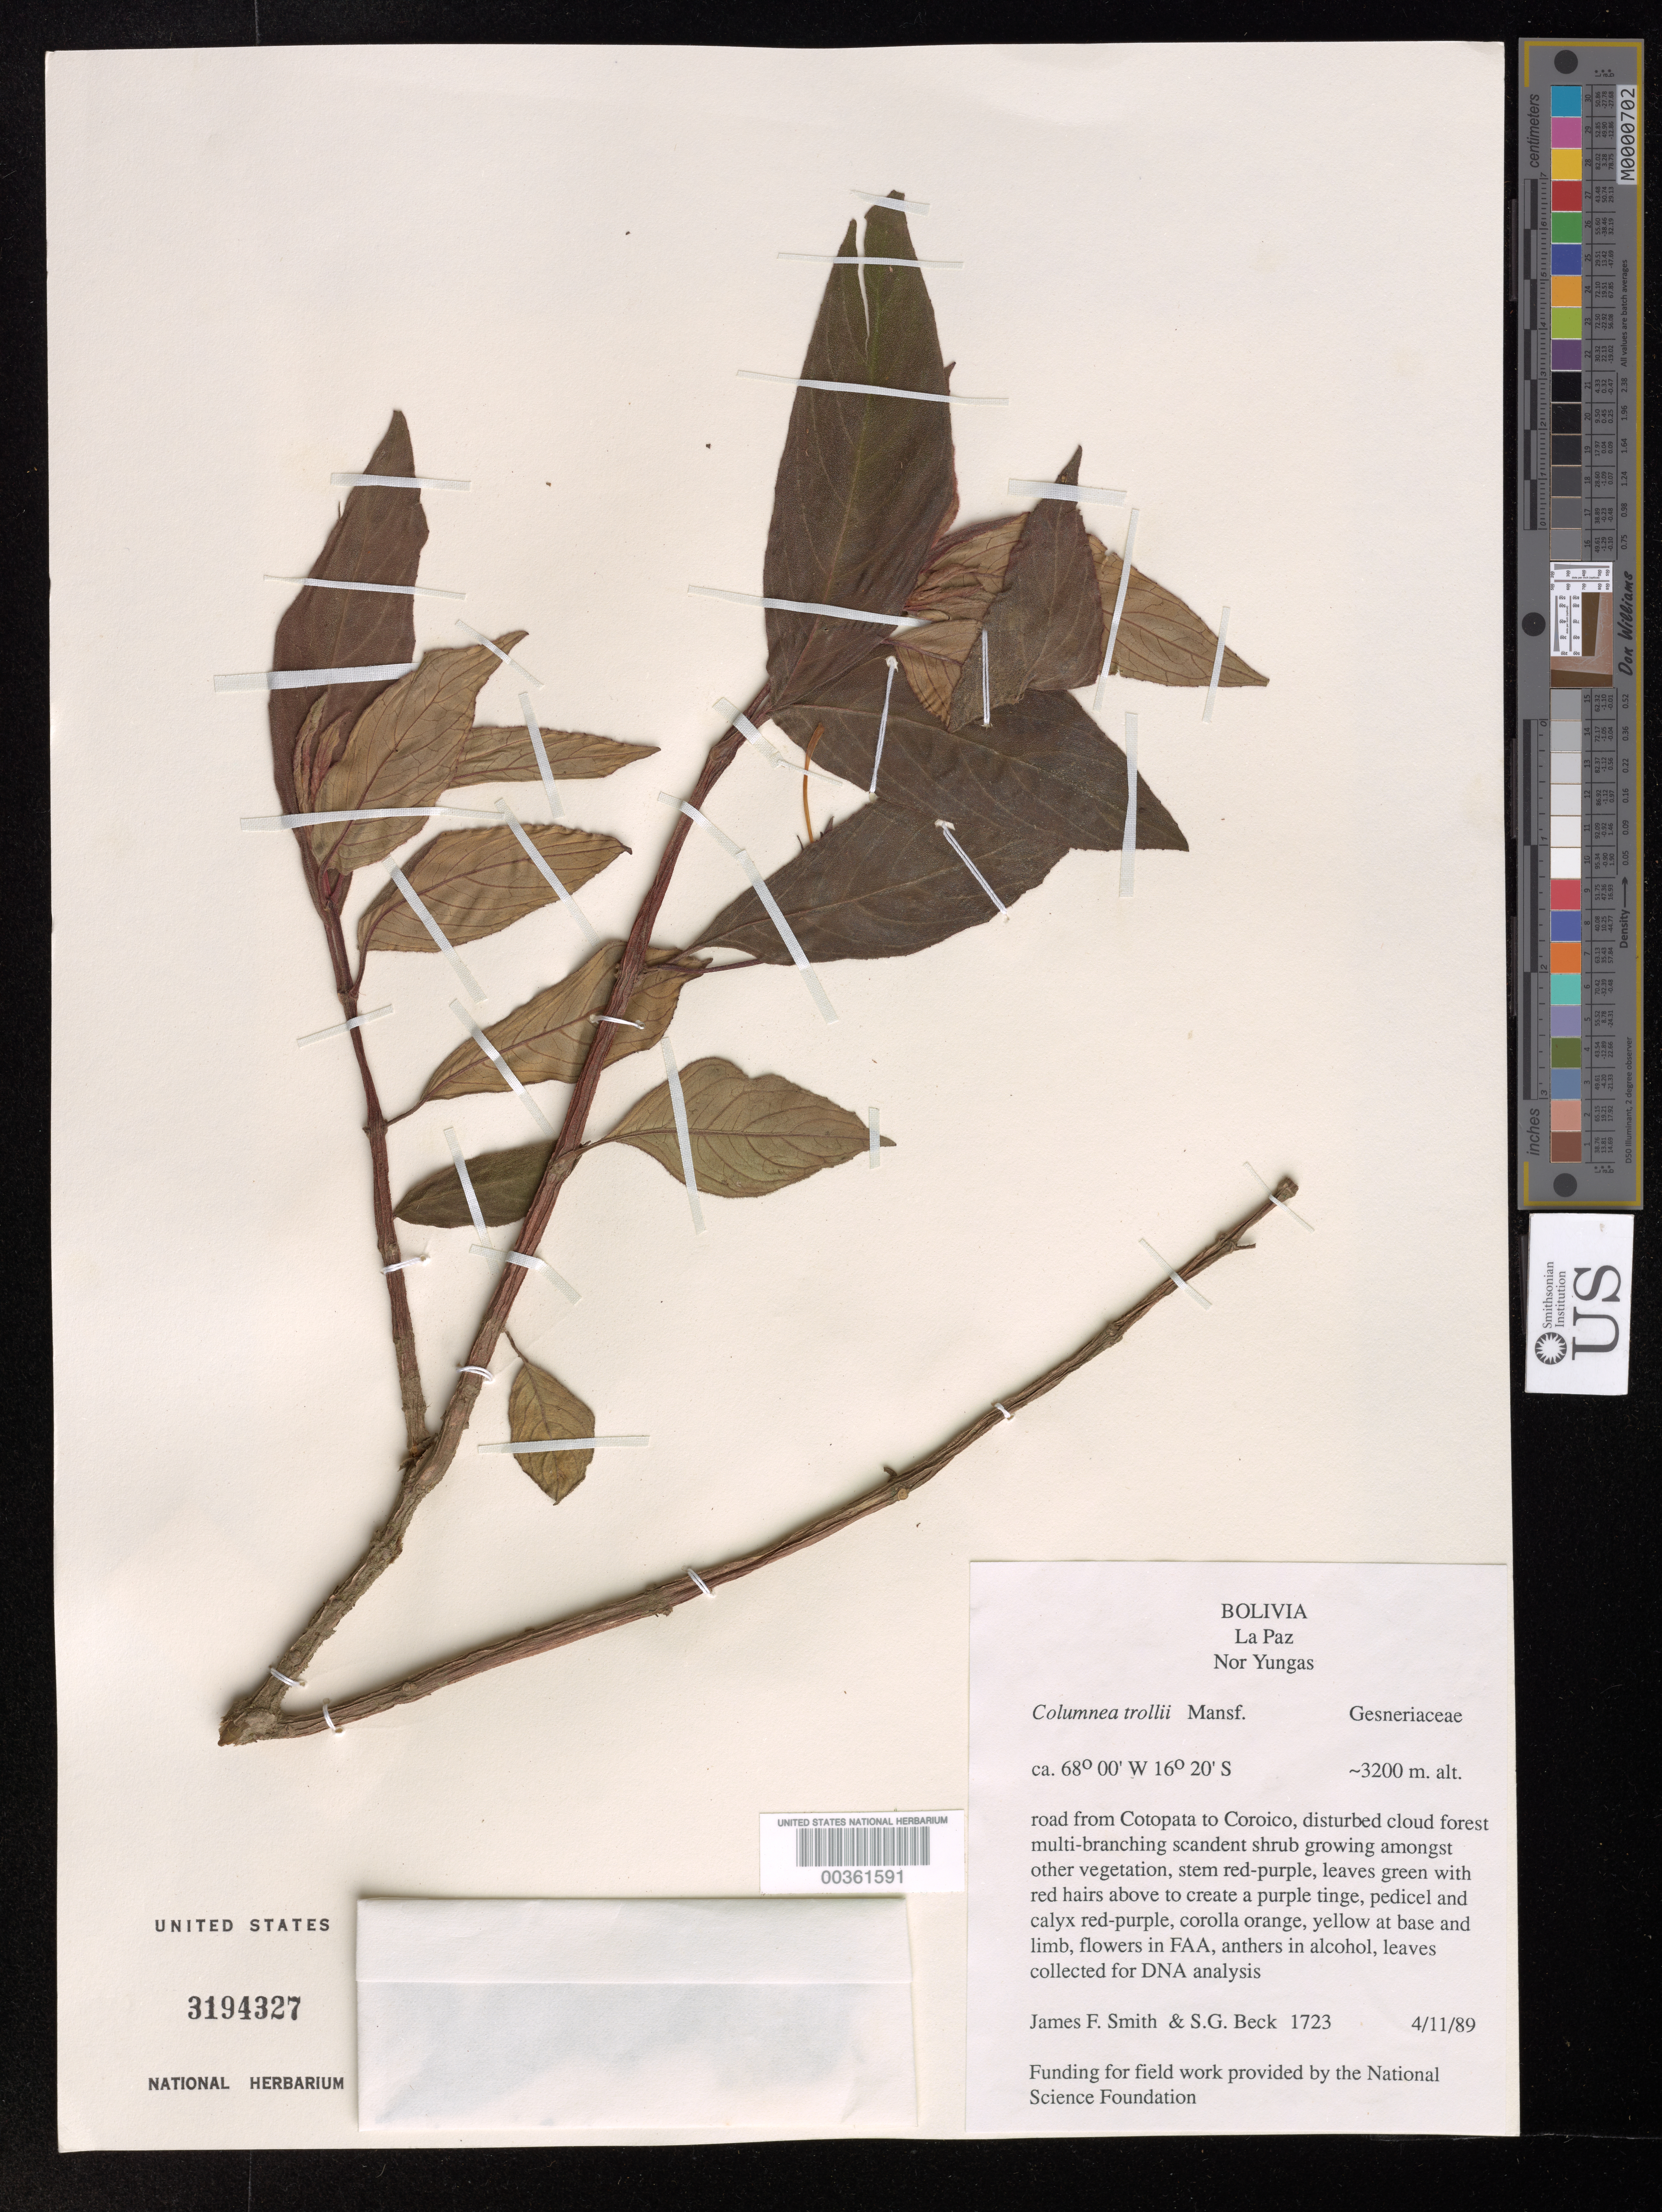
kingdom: Plantae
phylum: Tracheophyta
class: Magnoliopsida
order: Lamiales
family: Gesneriaceae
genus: Columnea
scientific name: Columnea trollii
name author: Mansf.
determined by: Clark, J. L., (SEL), The Marie Selby Botanical Garden (UNITED STATES)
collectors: J. Smith & S. G. Beck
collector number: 1723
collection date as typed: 11 Apr 1989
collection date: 1989-04-11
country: Bolivia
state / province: La Paz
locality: Prov. Nor Yungas, road from Cotopata to Coroico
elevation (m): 3200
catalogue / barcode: US 3194327